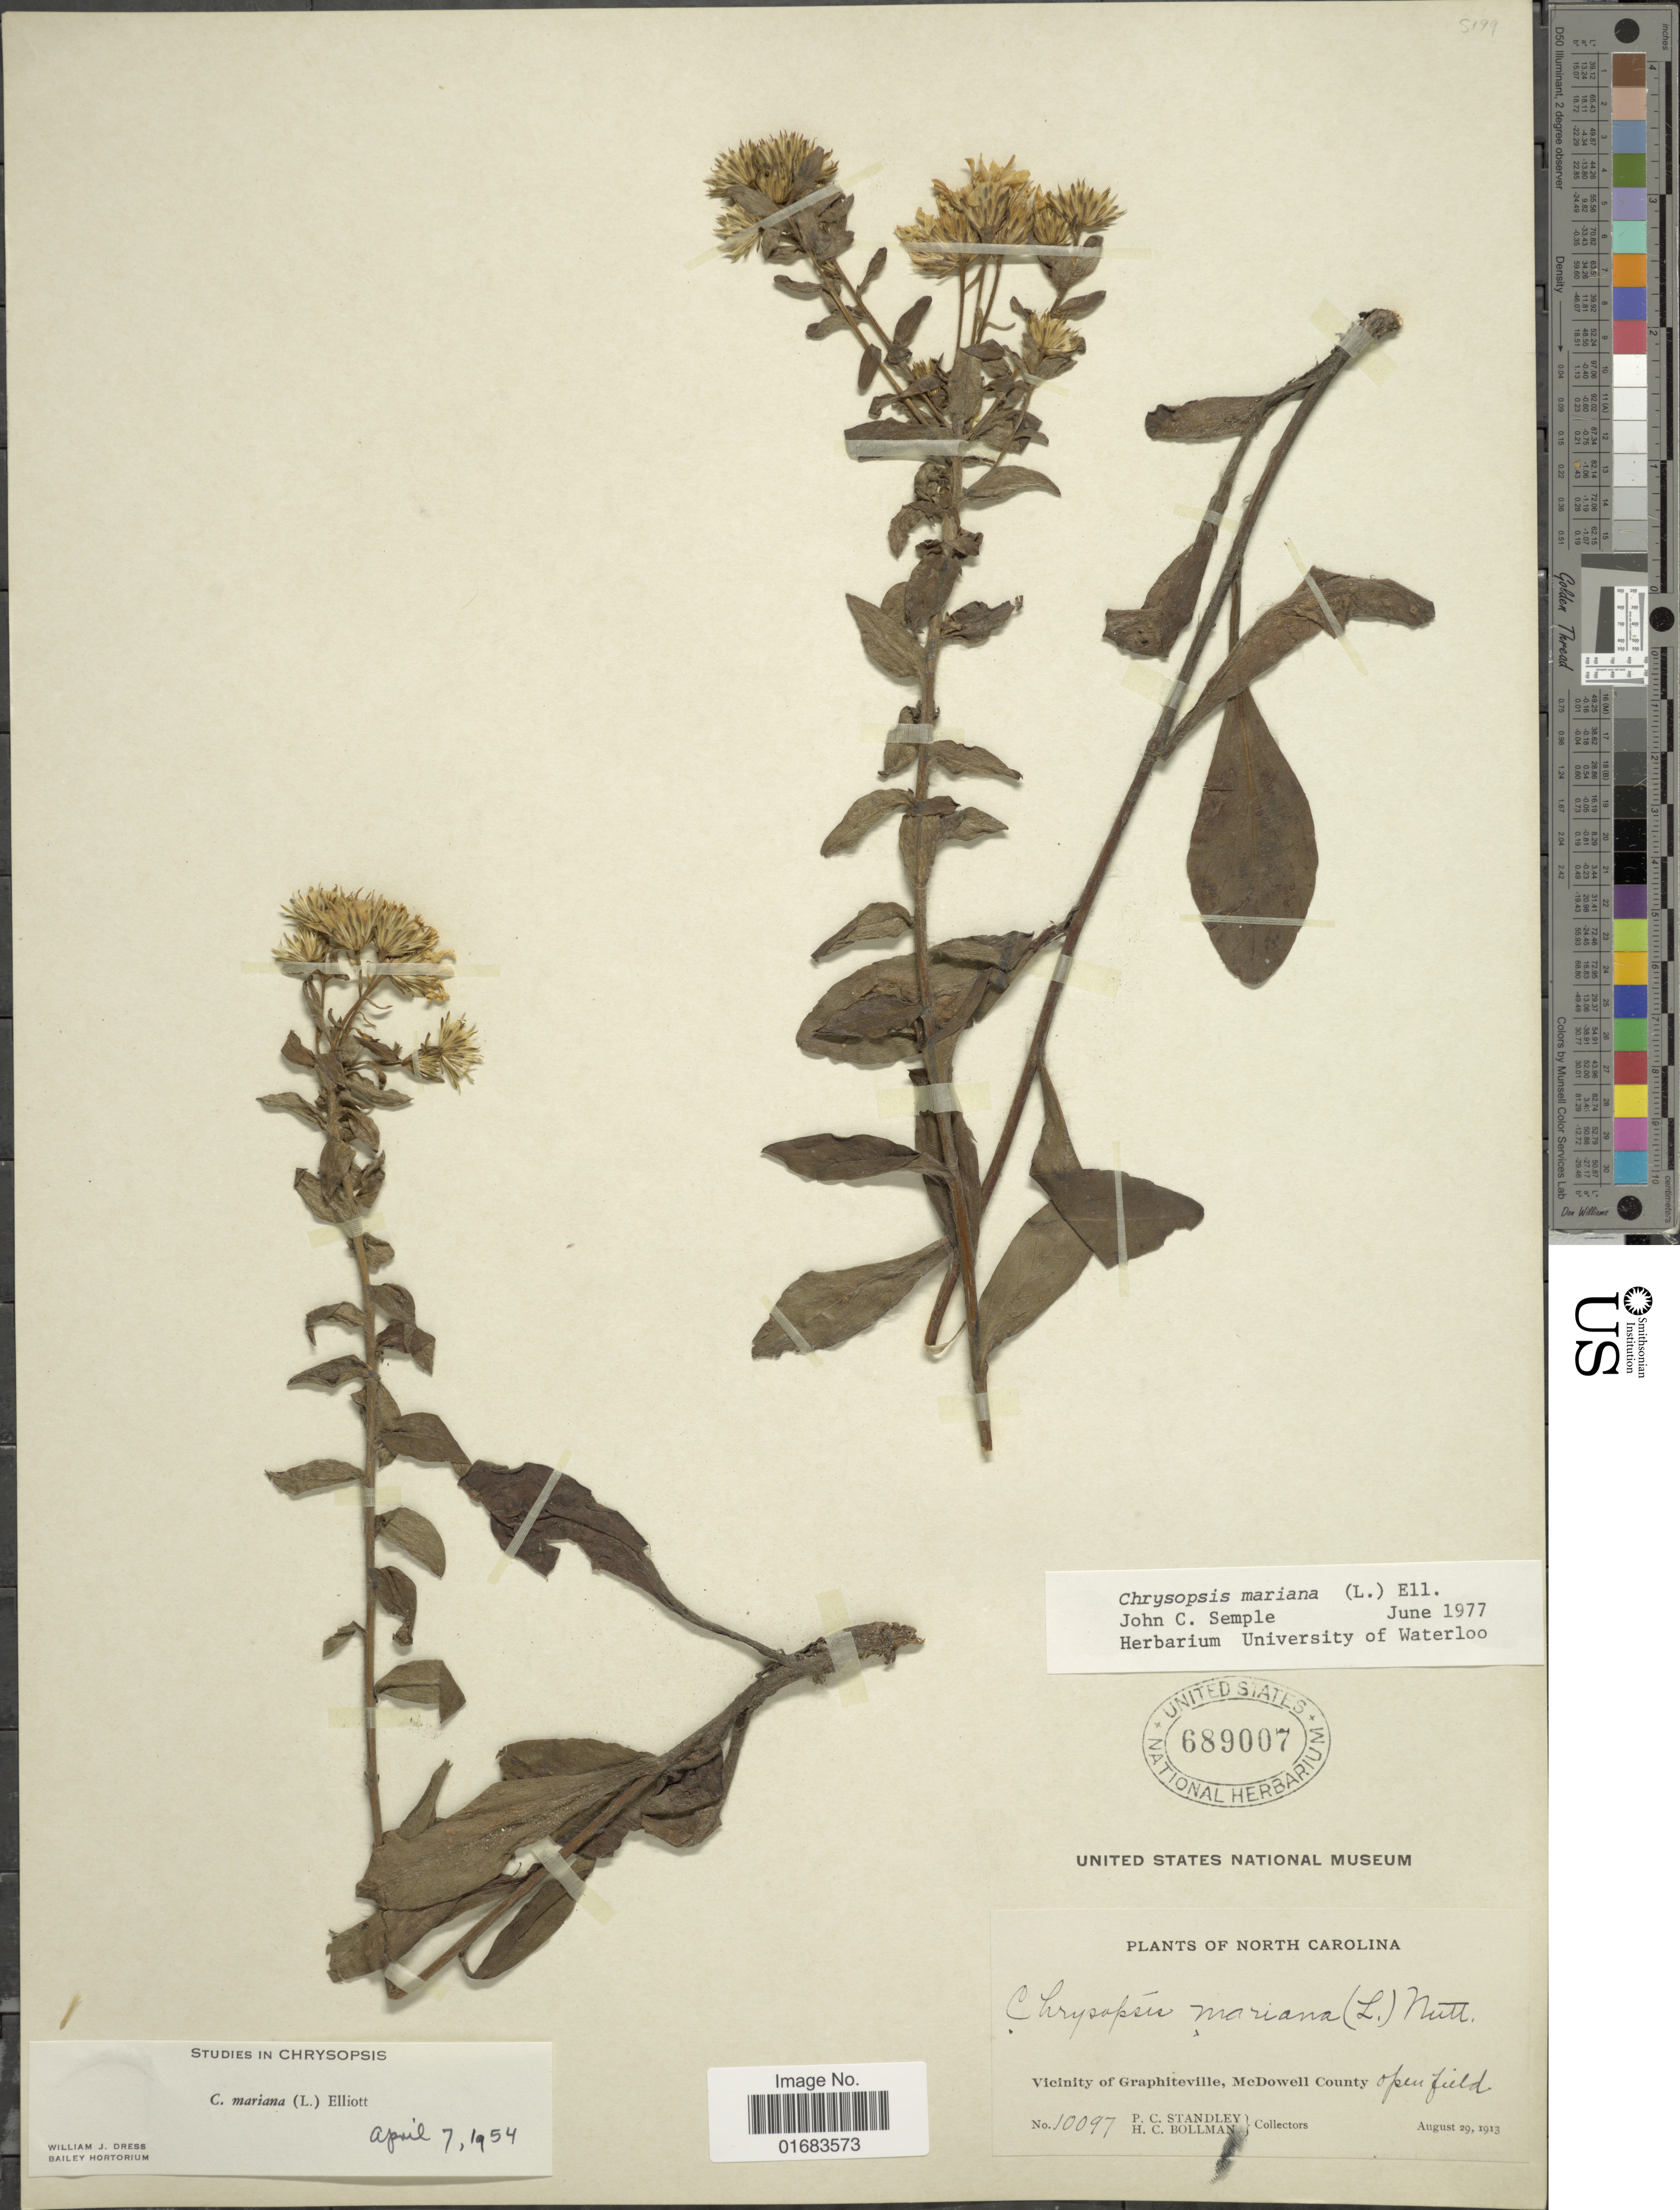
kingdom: Plantae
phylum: Tracheophyta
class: Magnoliopsida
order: Asterales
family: Asteraceae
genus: Chrysopsis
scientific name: Chrysopsis mariana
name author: (L.) Elliott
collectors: P. C. Standley & H. C. Bollman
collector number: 10097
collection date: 1913-08-29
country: United States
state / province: North Carolina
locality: Vicinity of Graphiteville, McDowell County open field.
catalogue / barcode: US 689007